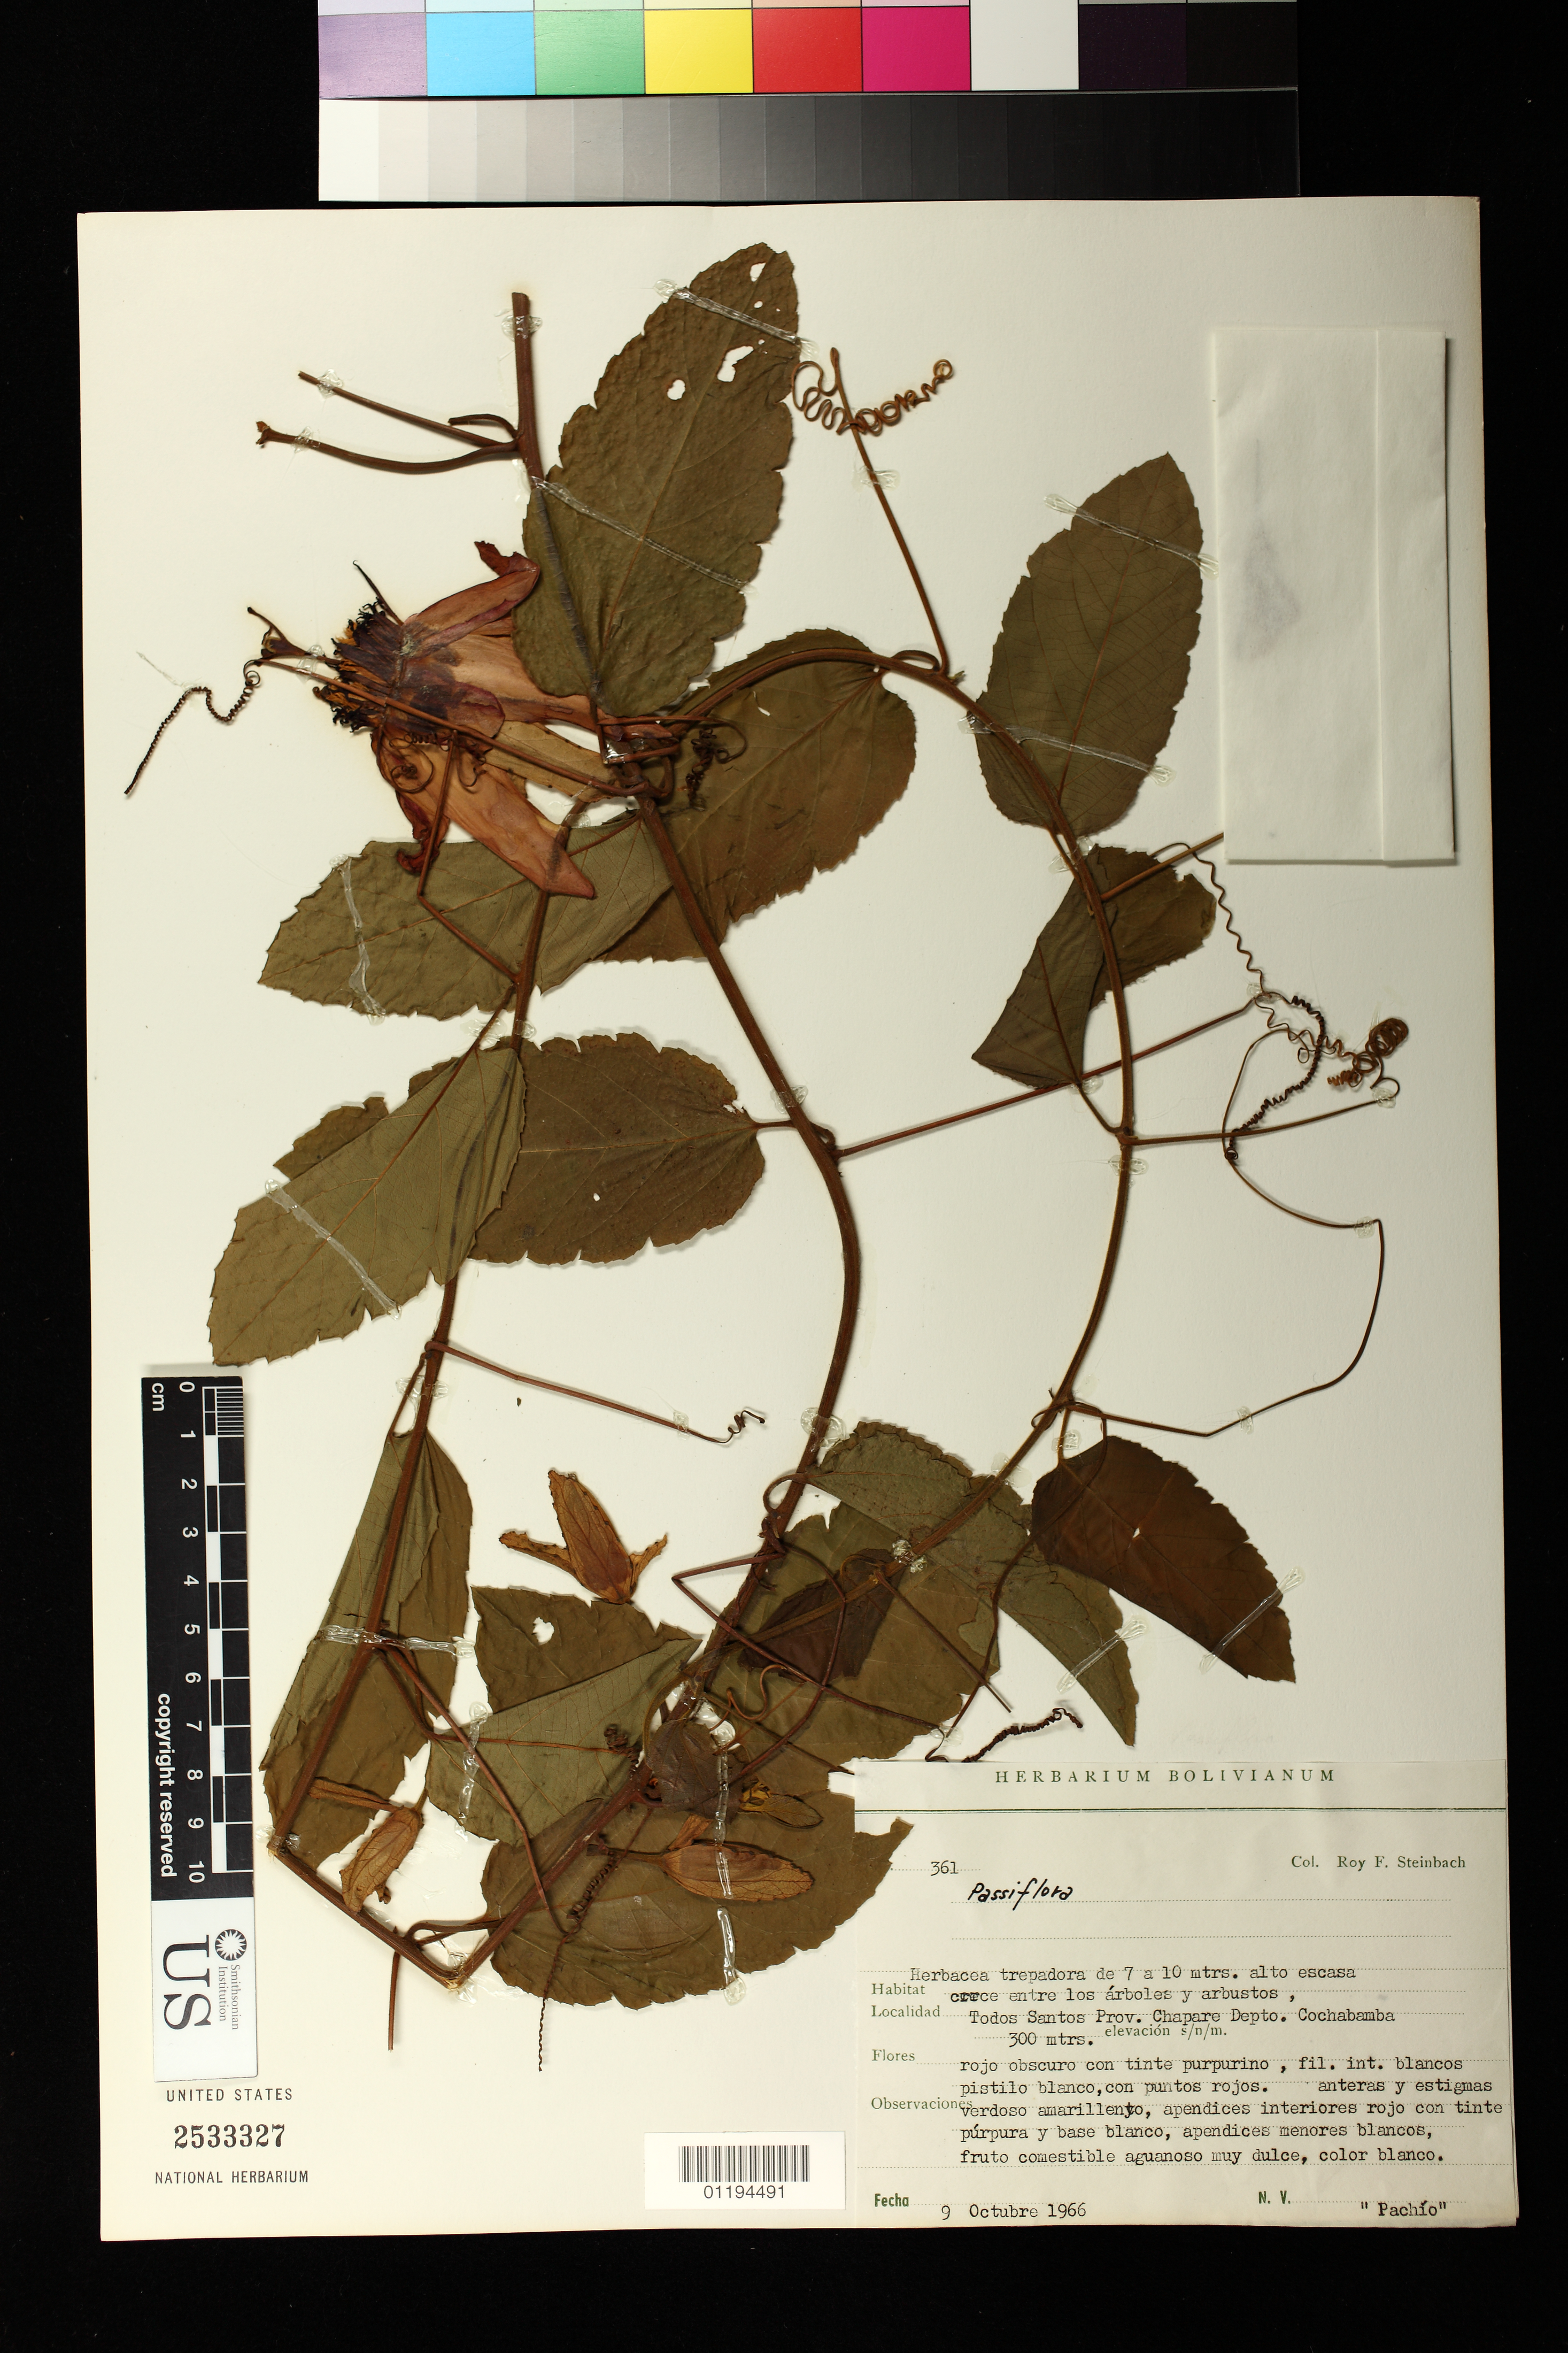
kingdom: Plantae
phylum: Tracheophyta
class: Magnoliopsida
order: Malpighiales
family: Passifloraceae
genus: Passiflora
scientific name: Passiflora coccinea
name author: Aubl.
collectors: R. F. Steinbach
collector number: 361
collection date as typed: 10 Sep 1966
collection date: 1966-09-10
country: Bolivia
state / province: Cochabamba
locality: Todos Santos, Prov. Chapare, Depto. Cochabamba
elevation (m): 300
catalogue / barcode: US 2533327